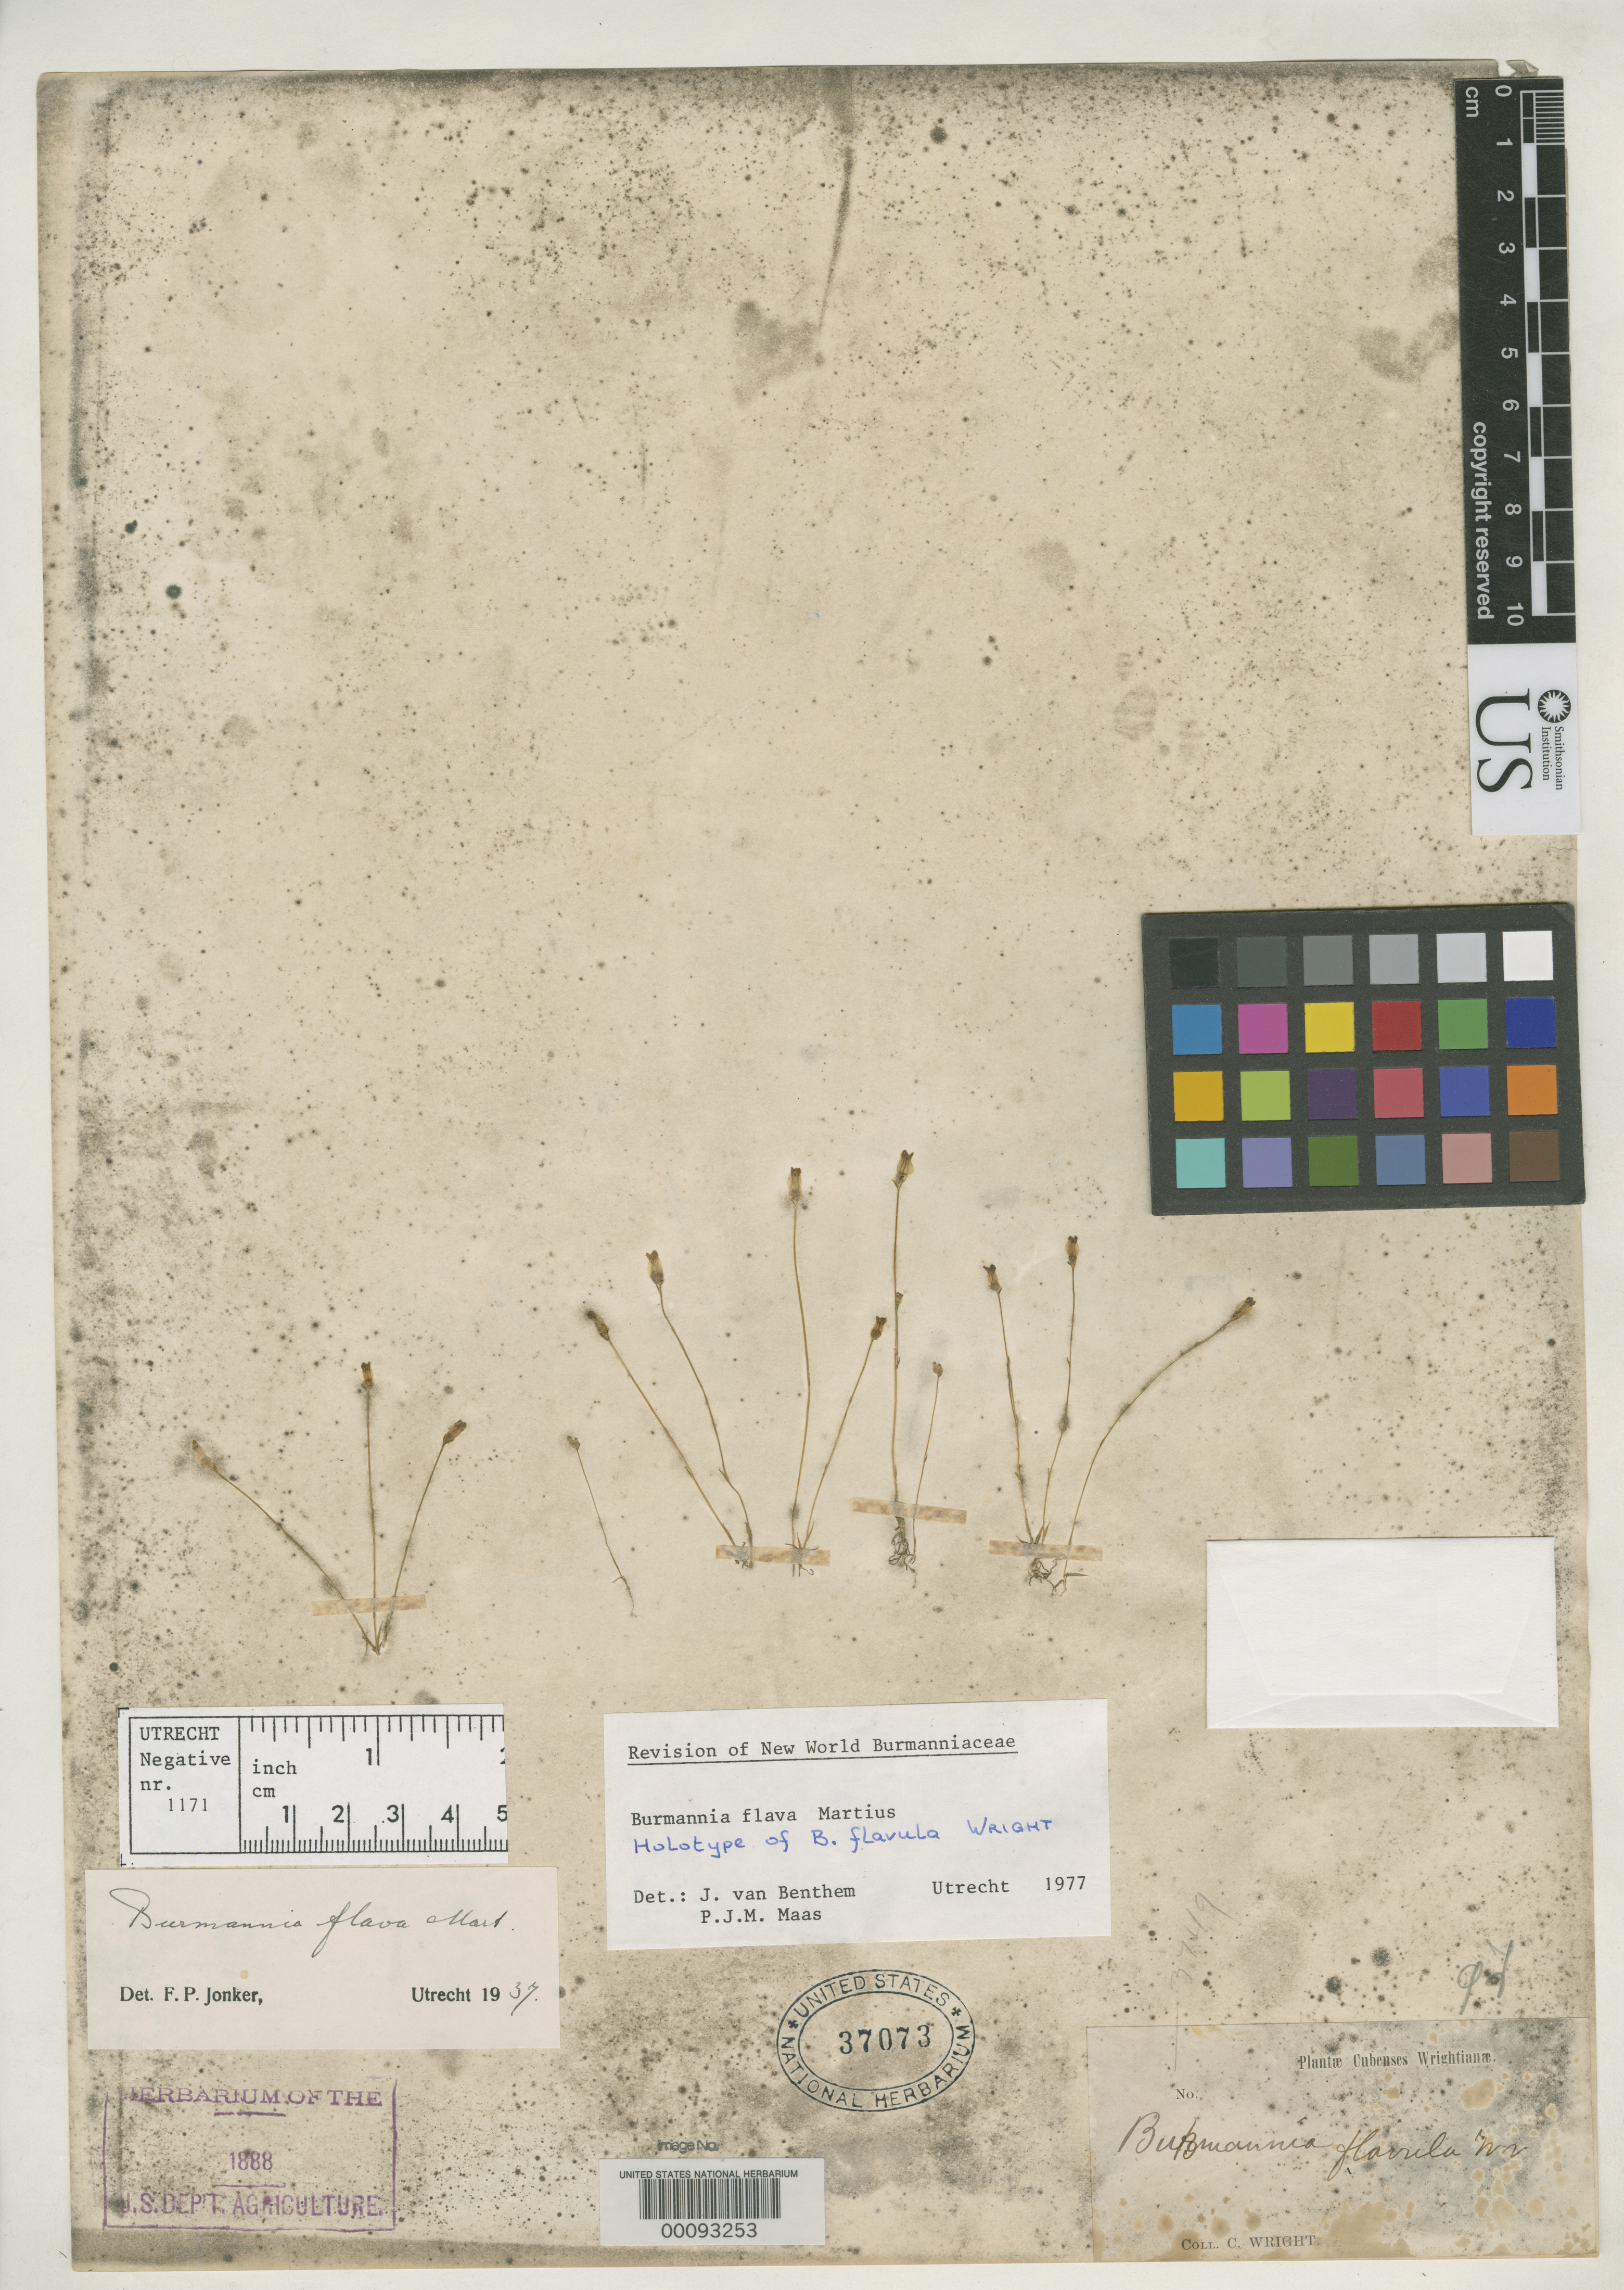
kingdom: Plantae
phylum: Tracheophyta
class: Liliopsida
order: Dioscoreales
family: Burmanniaceae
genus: Burmannia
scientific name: Burmannia flavula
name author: C. Wright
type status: Holotype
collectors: C. Wright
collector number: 3749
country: Cuba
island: Greater Antilles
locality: Vuelta de abajo, Vinales.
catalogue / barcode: US 37073